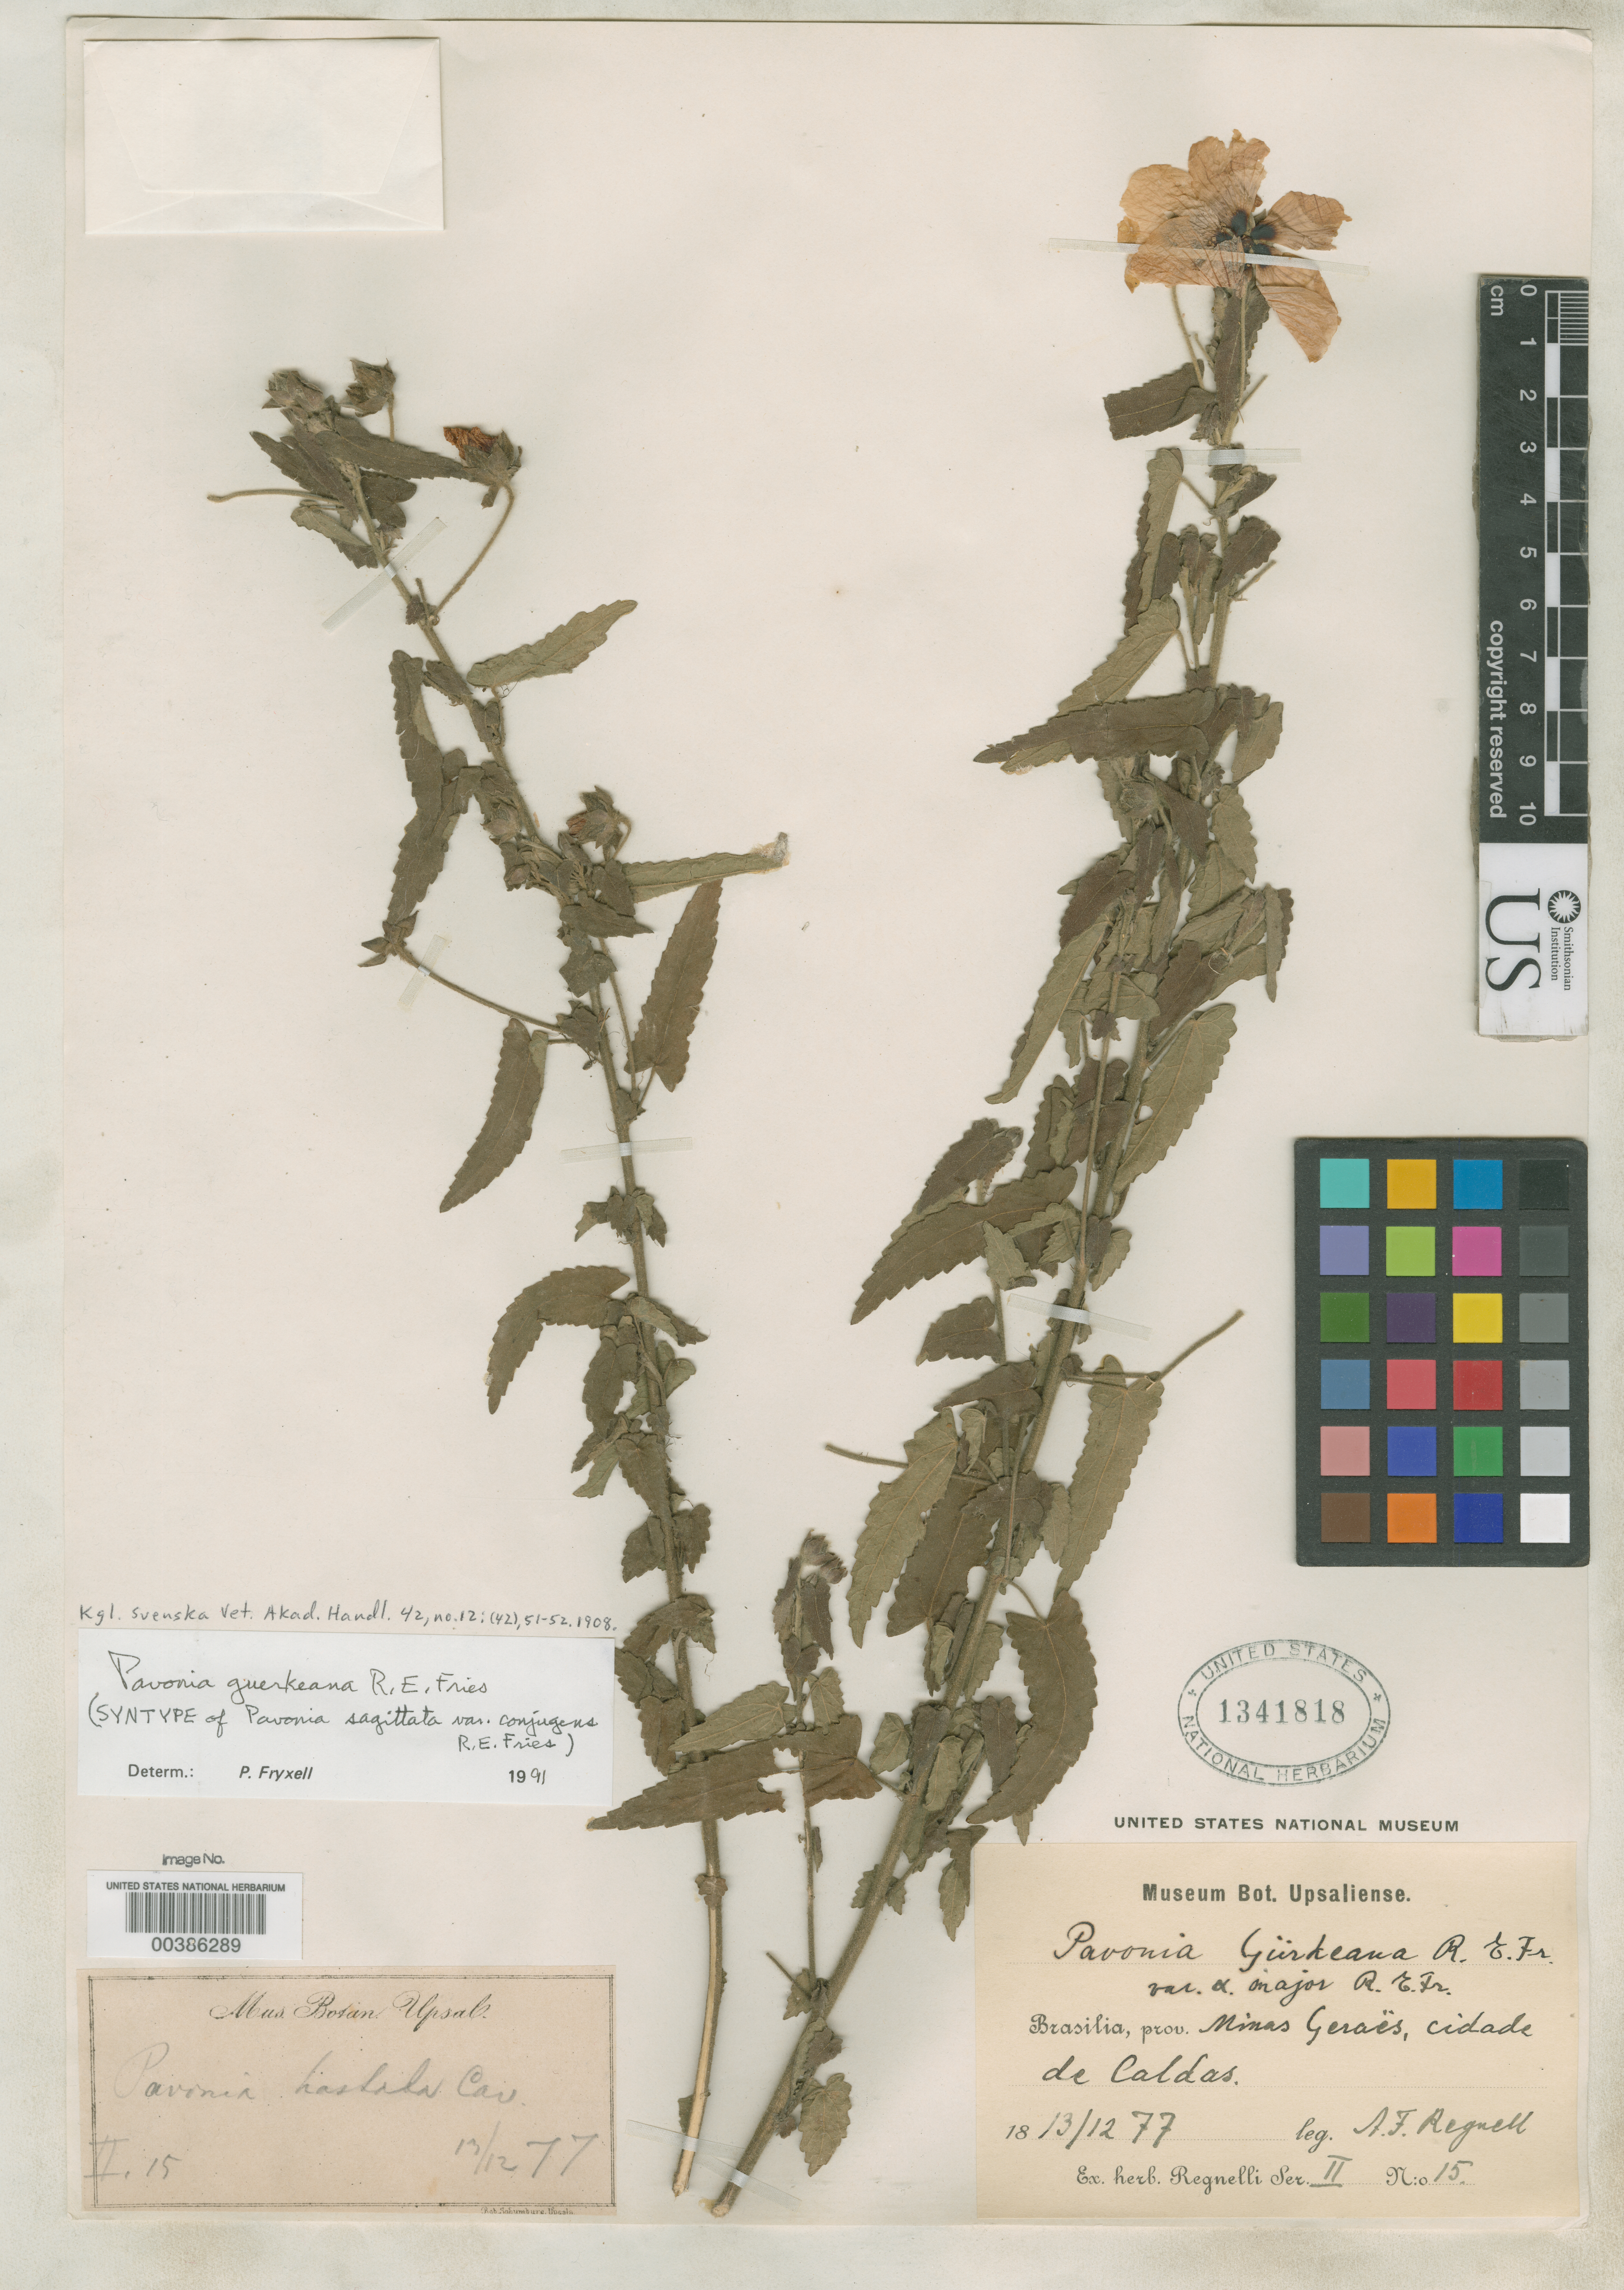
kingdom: Plantae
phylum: Tracheophyta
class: Magnoliopsida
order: Malvales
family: Malvaceae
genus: Pavonia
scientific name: Pavonia sagittata var. conjugens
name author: R.E. Fr.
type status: Syntype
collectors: A. F. Regnell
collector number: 15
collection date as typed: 13 Dec 1877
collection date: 1877-12-13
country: Brazil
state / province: Minas Gerais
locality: Cidade de Caldas.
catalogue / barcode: US 1341818